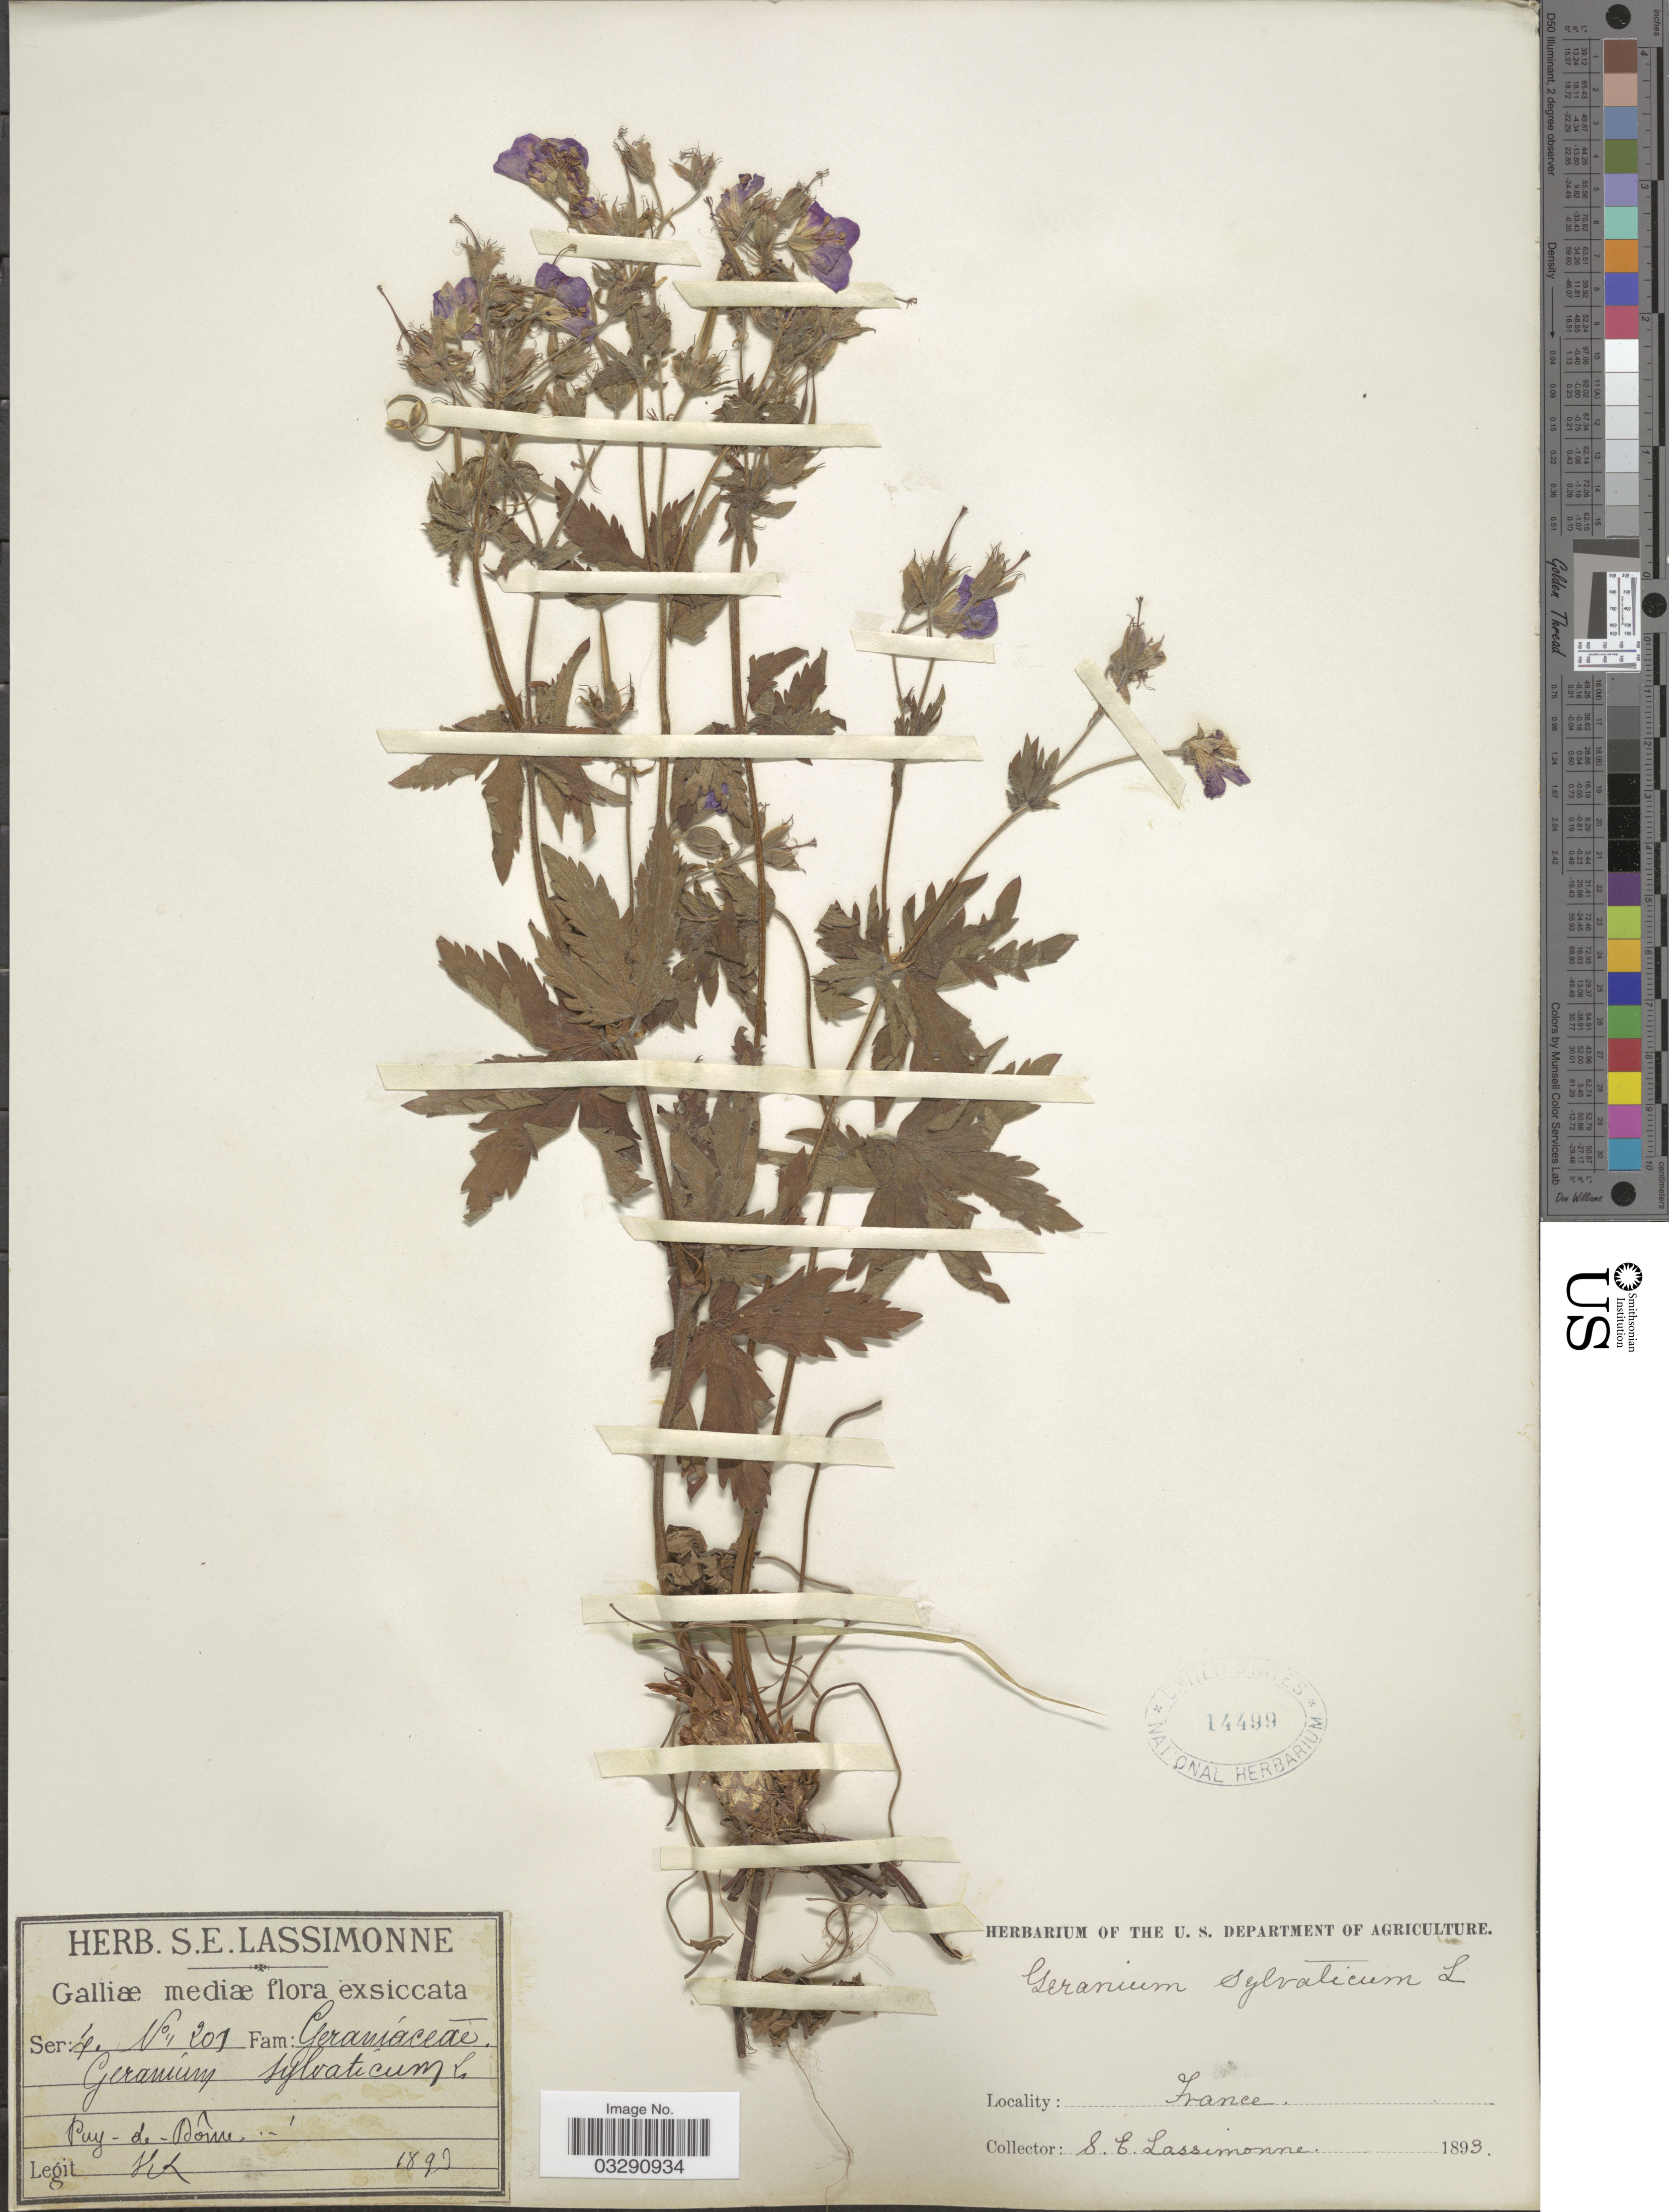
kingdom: Plantae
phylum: Tracheophyta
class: Magnoliopsida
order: Geraniales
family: Geraniaceae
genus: Geranium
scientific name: Geranium silvaticum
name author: L.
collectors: S. Lassimonne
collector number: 201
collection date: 1893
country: France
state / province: Auvergne-Rhône-Alpes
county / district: Puy-de-Dôme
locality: Galliæ, Puy - de- Dôme.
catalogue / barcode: US 14499